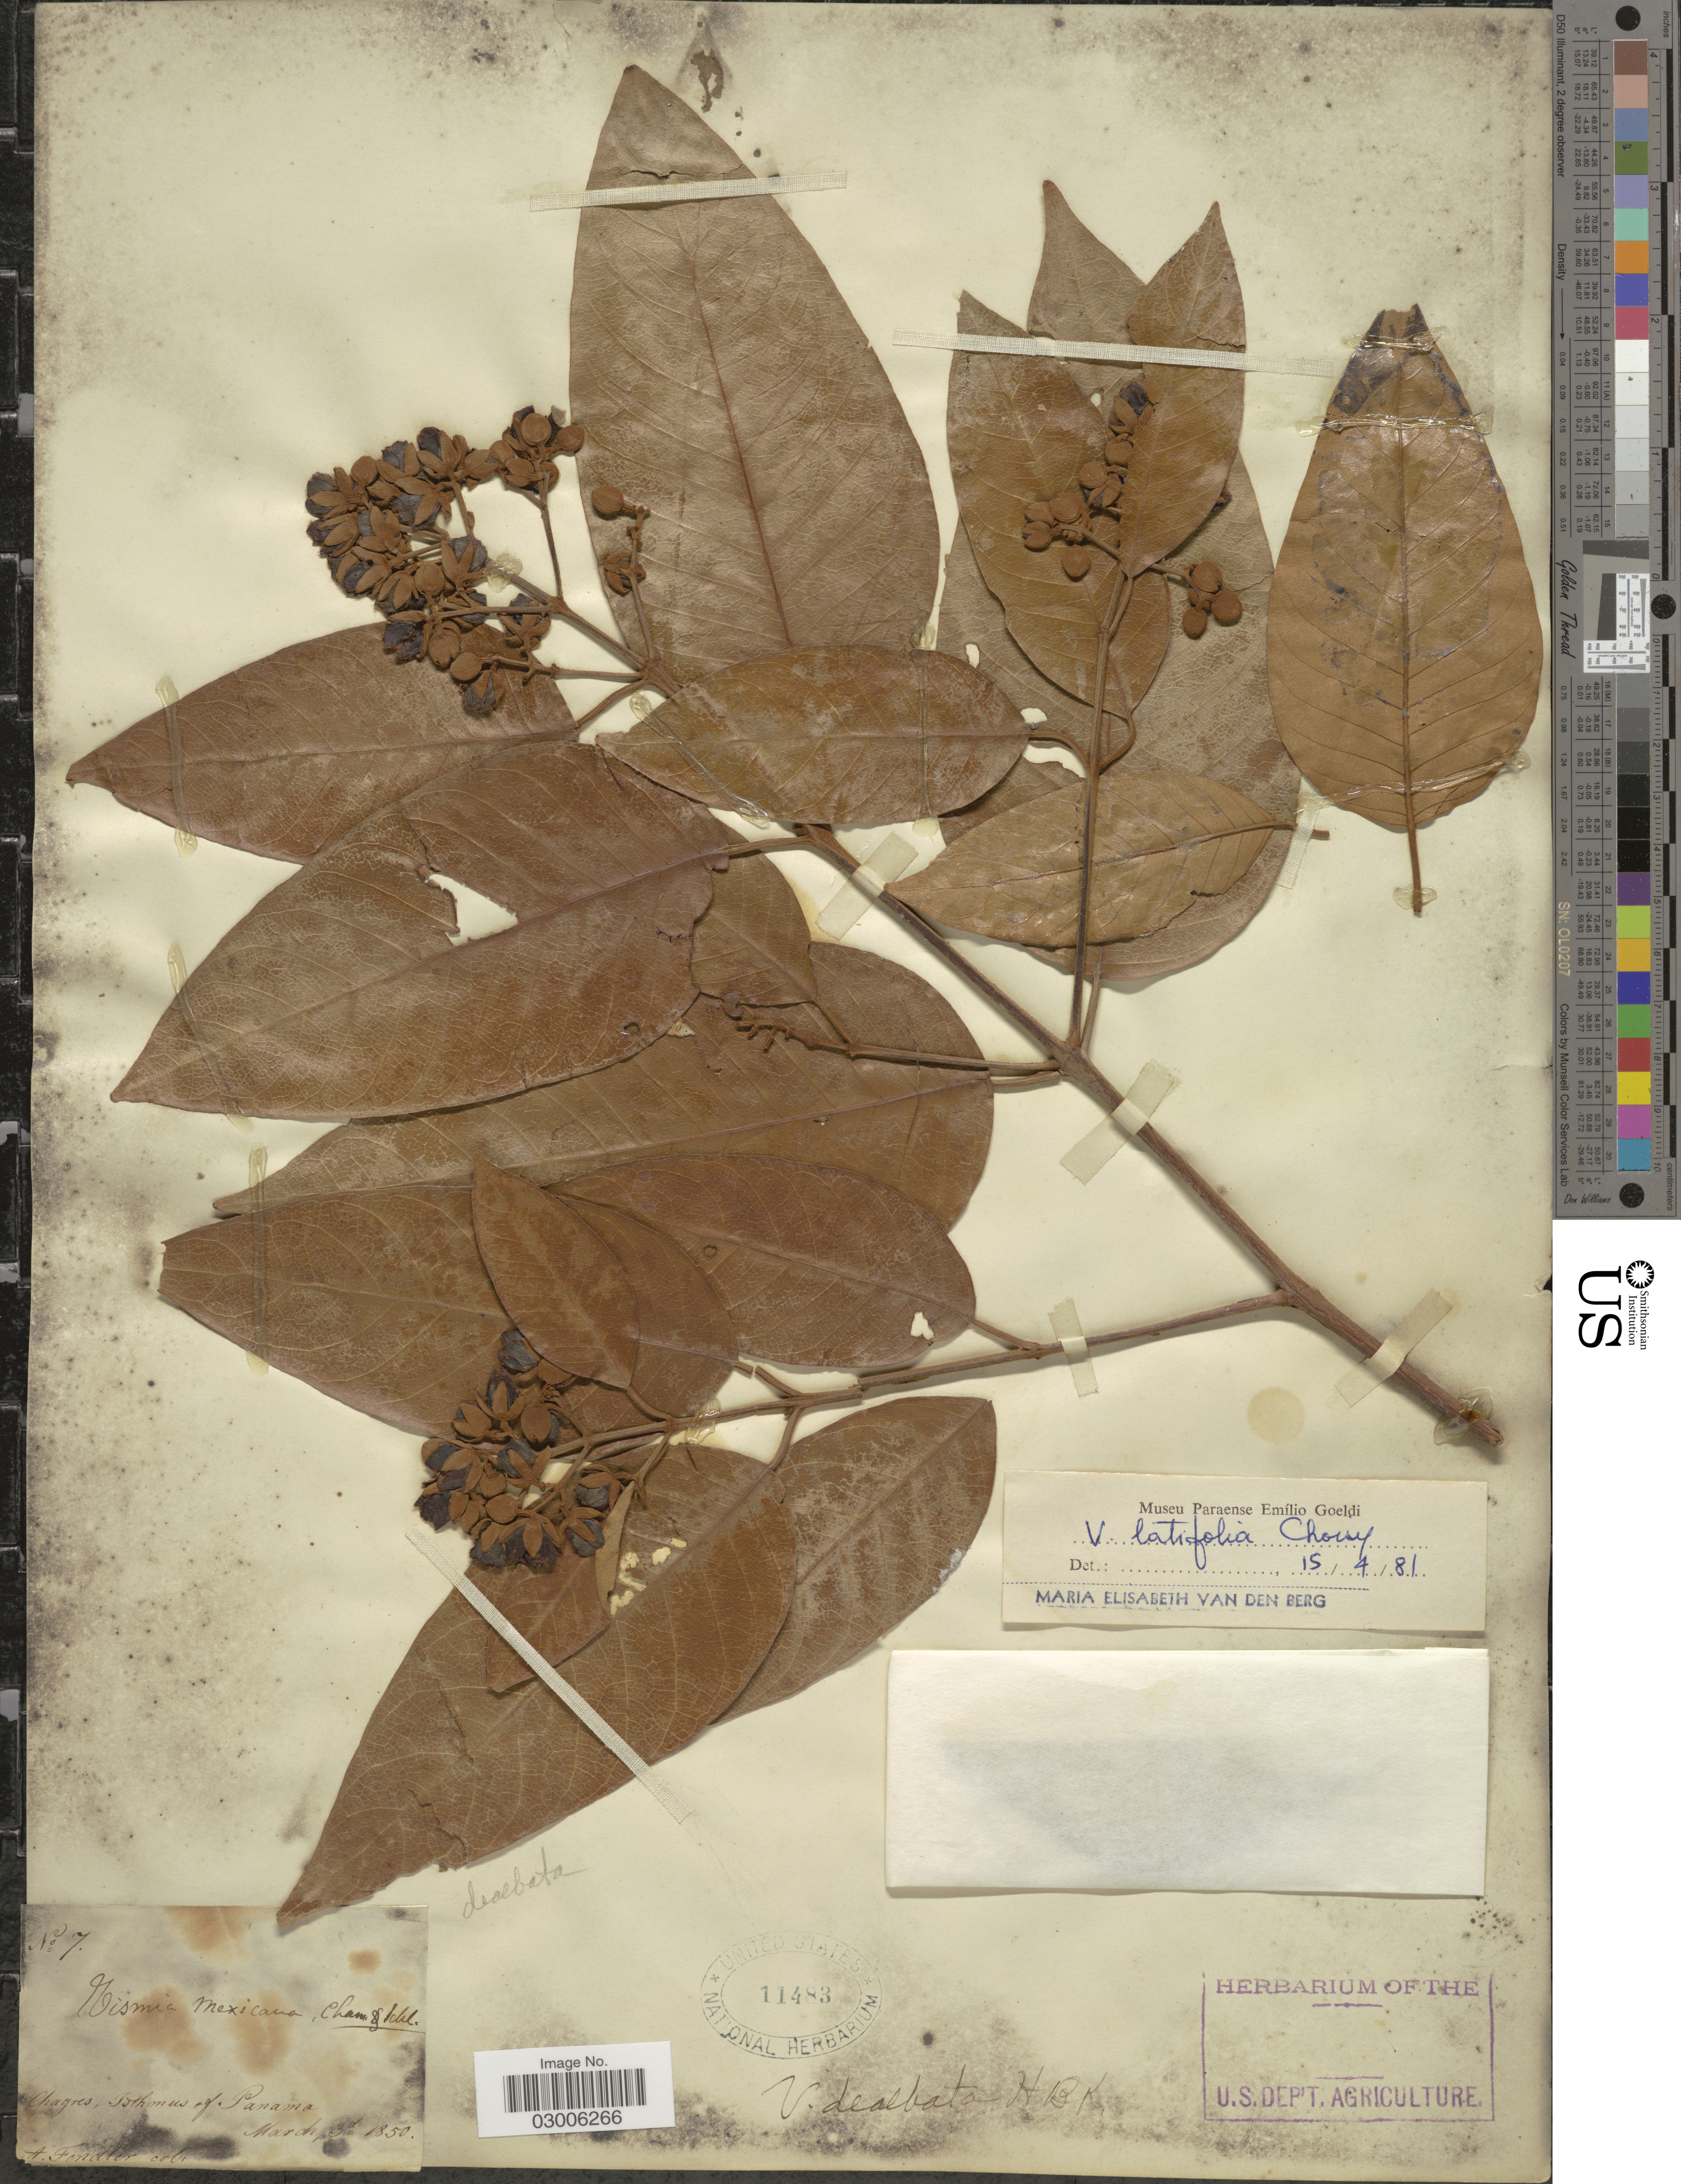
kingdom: Plantae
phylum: Tracheophyta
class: Magnoliopsida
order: Malpighiales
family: Hypericaceae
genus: Vismia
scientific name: Vismia latifolia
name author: (Aubl.) Choisy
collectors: A. Fendler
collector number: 7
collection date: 1850-03-03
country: Panama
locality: Chagres, Isthmus of Panama.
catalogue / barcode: US 11483